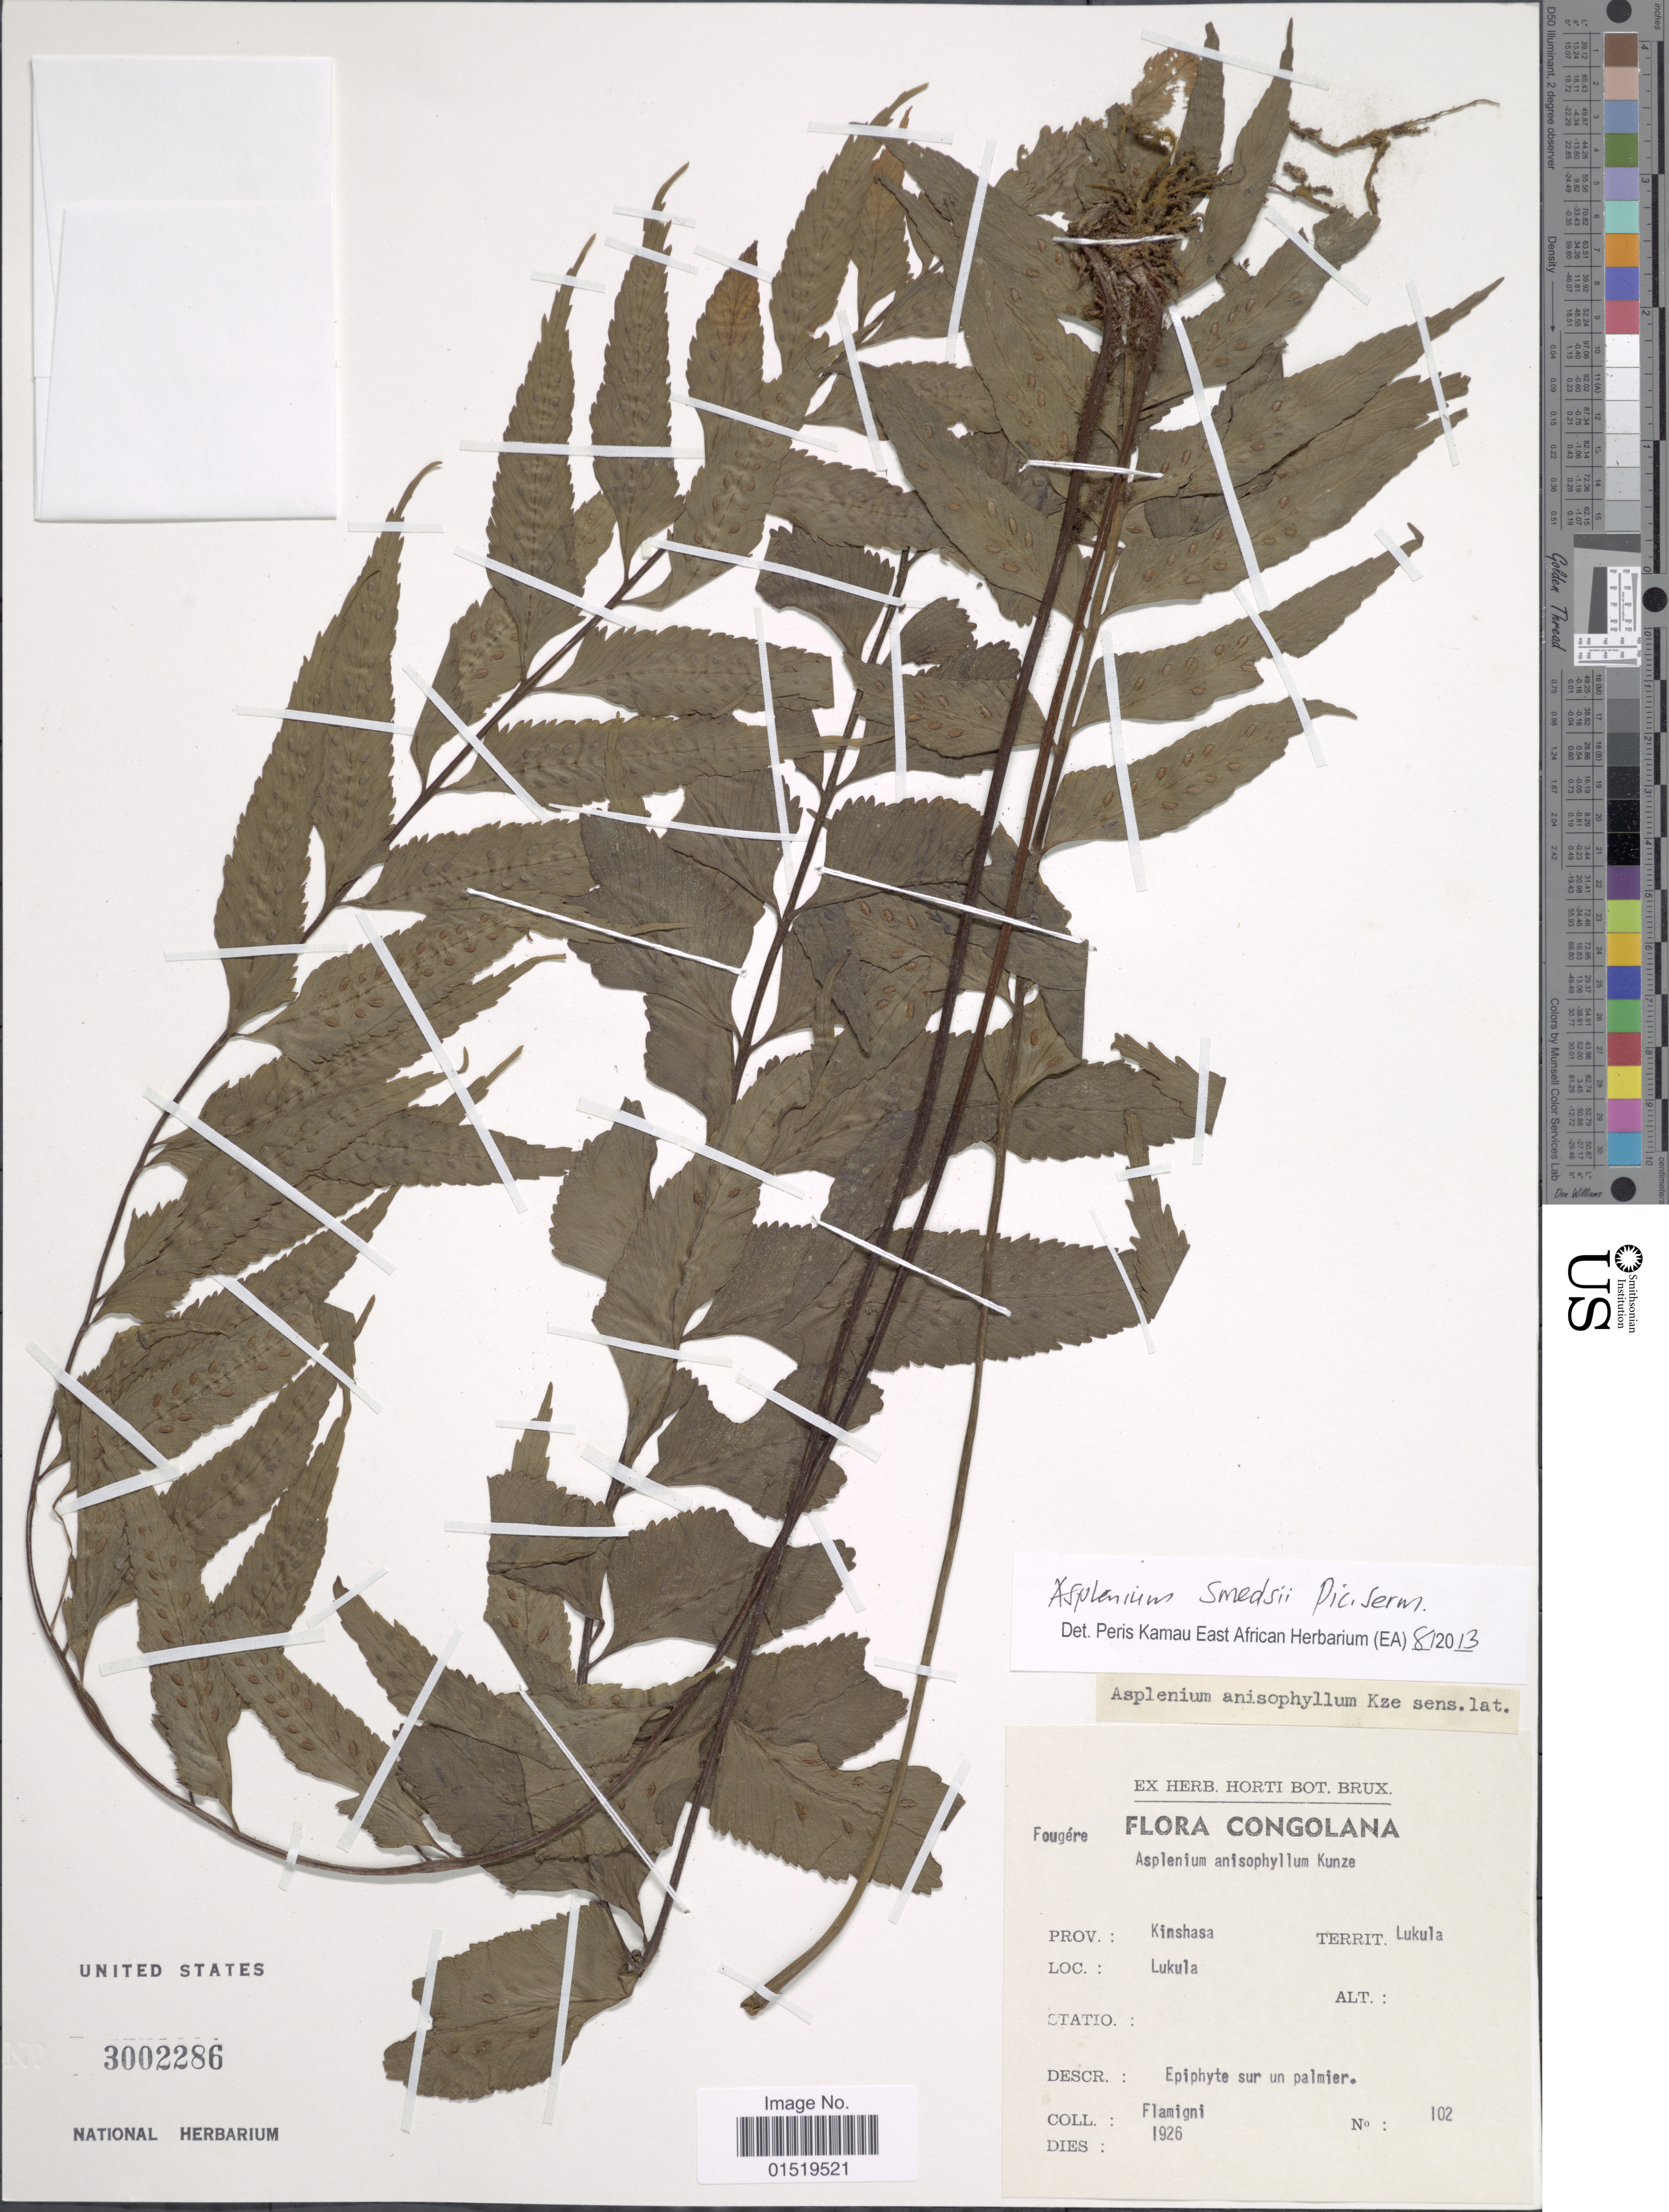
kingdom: Plantae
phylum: Tracheophyta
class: Polypodiopsida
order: Polypodiales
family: Aspleniaceae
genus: Asplenium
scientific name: Asplenium smedsii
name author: Pic. Serm.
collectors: A. Flamigni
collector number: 102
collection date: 1926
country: Congo, Democratic Republic of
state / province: Kinshasa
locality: Prov.: Kinshasa. Territ. Lukula. Lukula.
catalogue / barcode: US 3002286